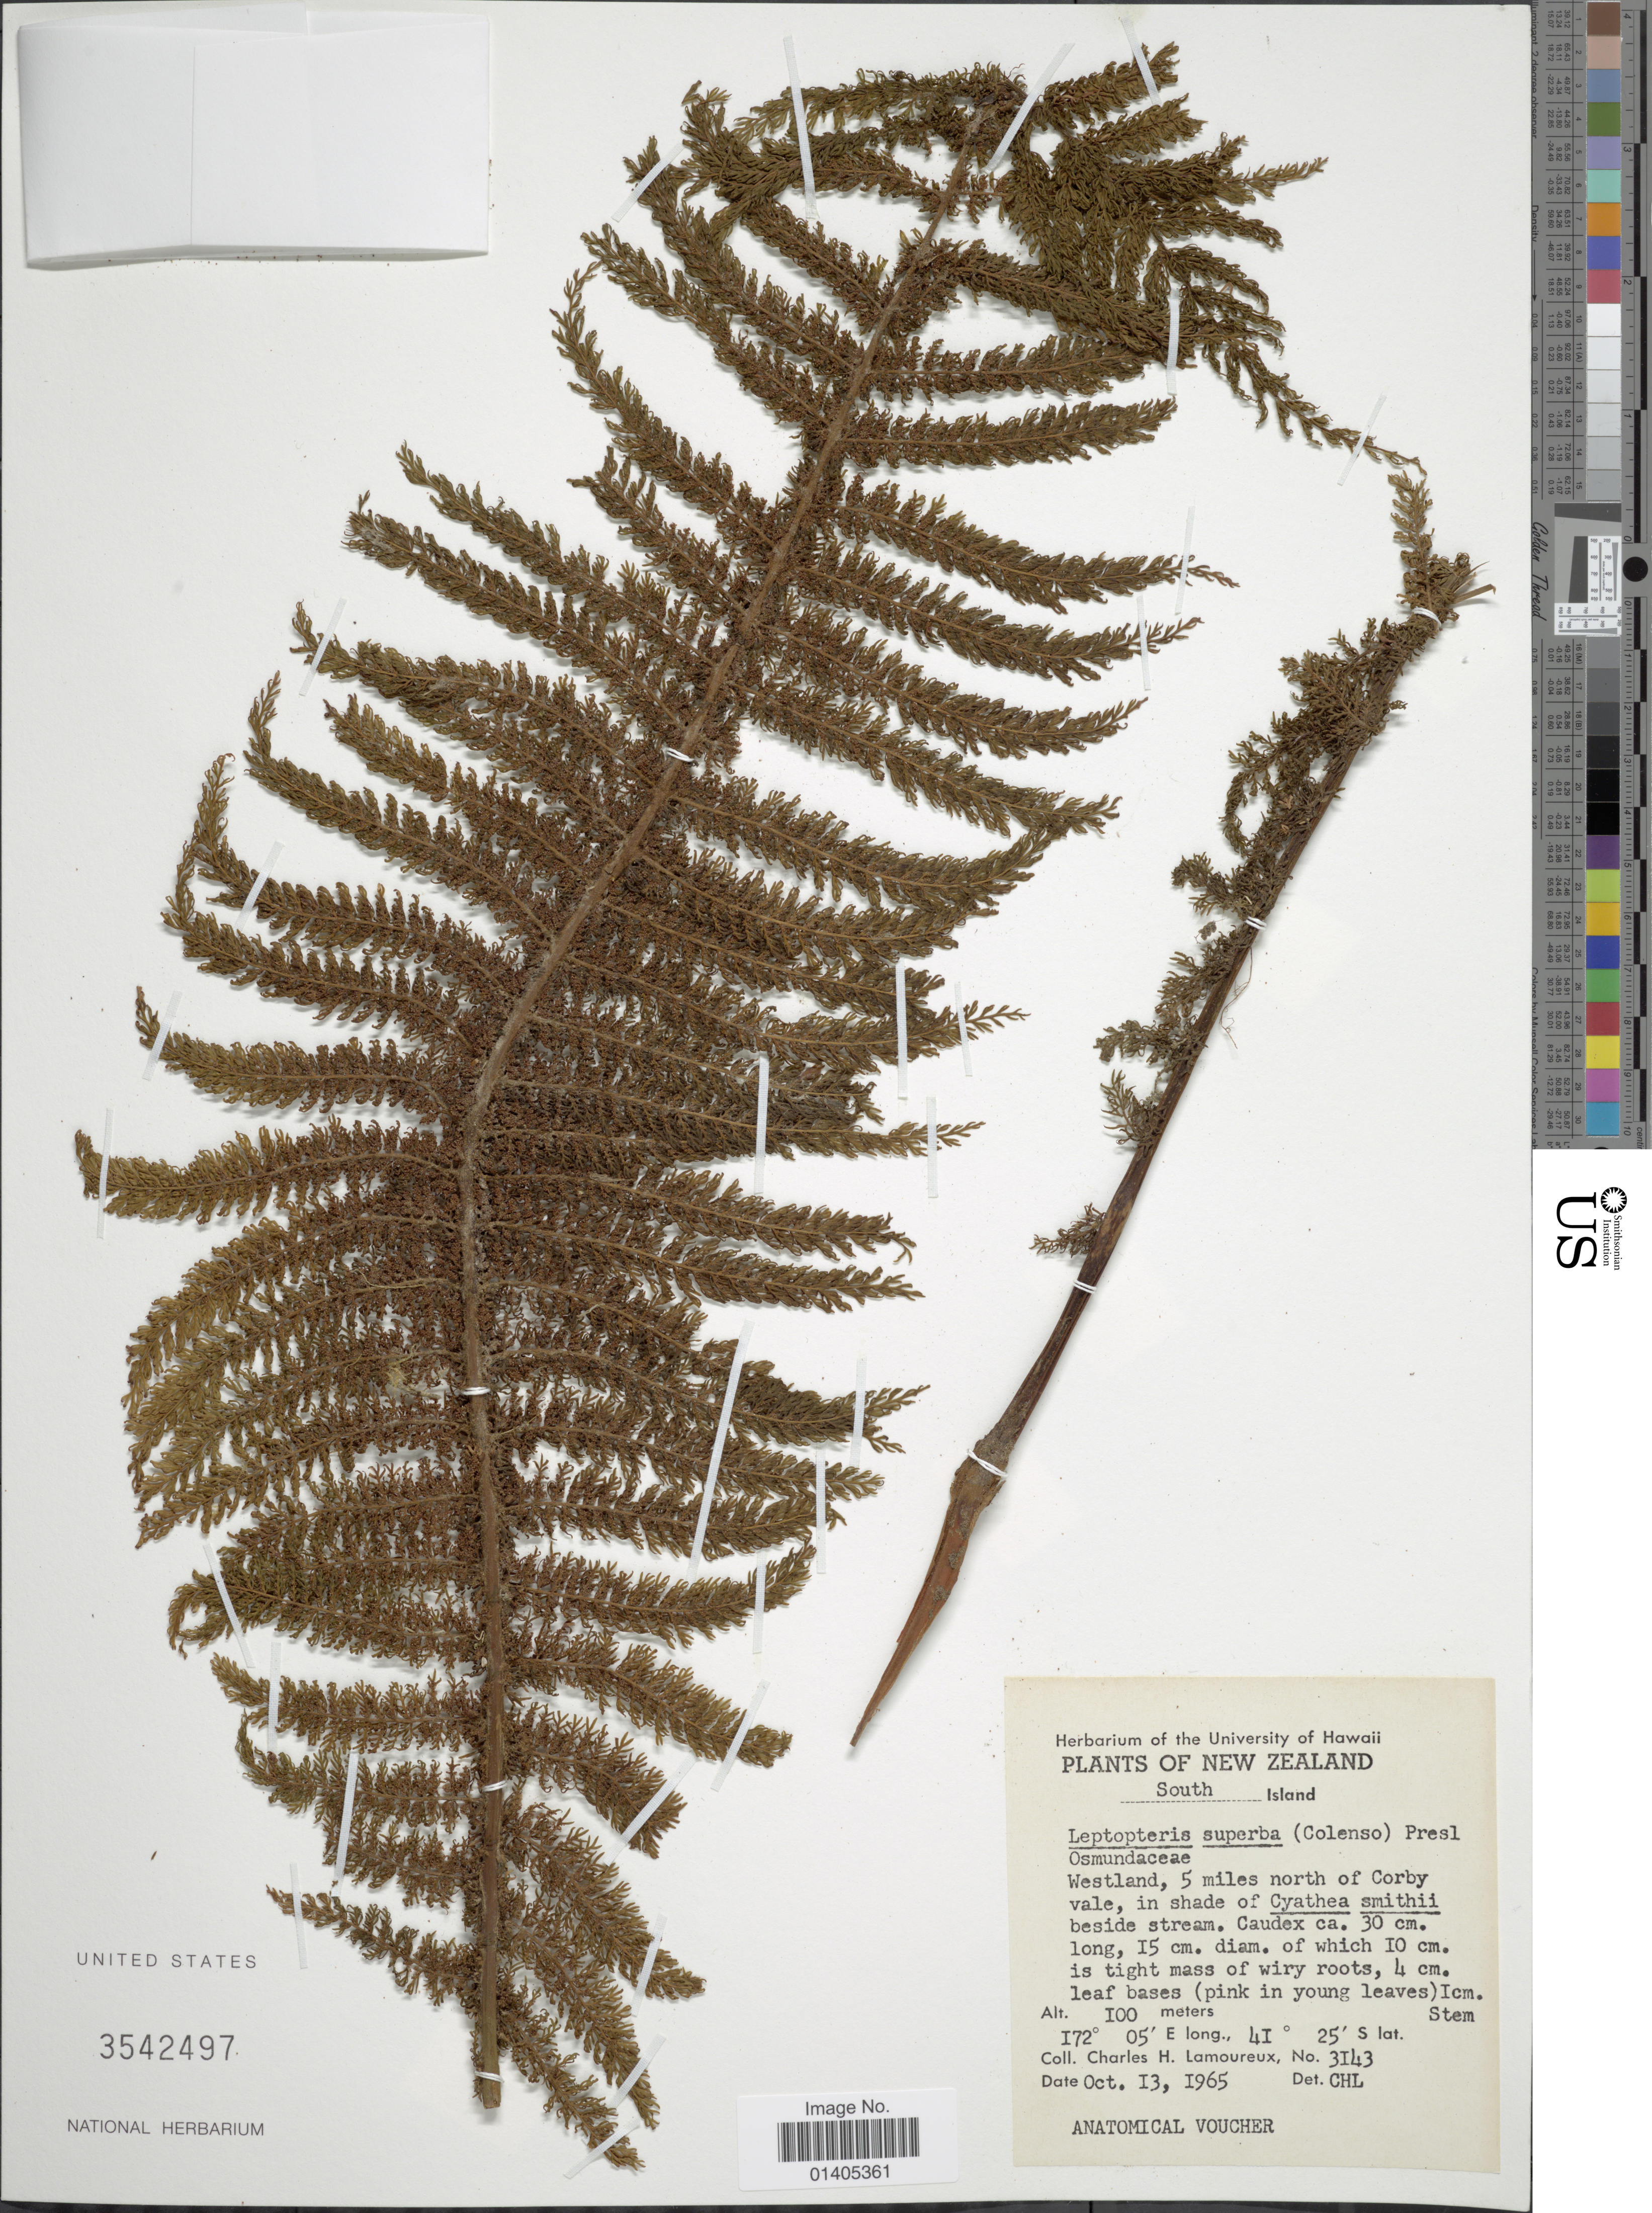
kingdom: Plantae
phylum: Tracheophyta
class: Polypodiopsida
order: Osmundales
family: Osmundaceae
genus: Leptopteris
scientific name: Leptopteris superba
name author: (Colenso) C. Presl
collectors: C. H. Lamoureux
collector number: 3143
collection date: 1965-10-13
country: New Zealand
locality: South Island, Westland, 5 miles north of Corby vale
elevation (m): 100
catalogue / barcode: US 3542497